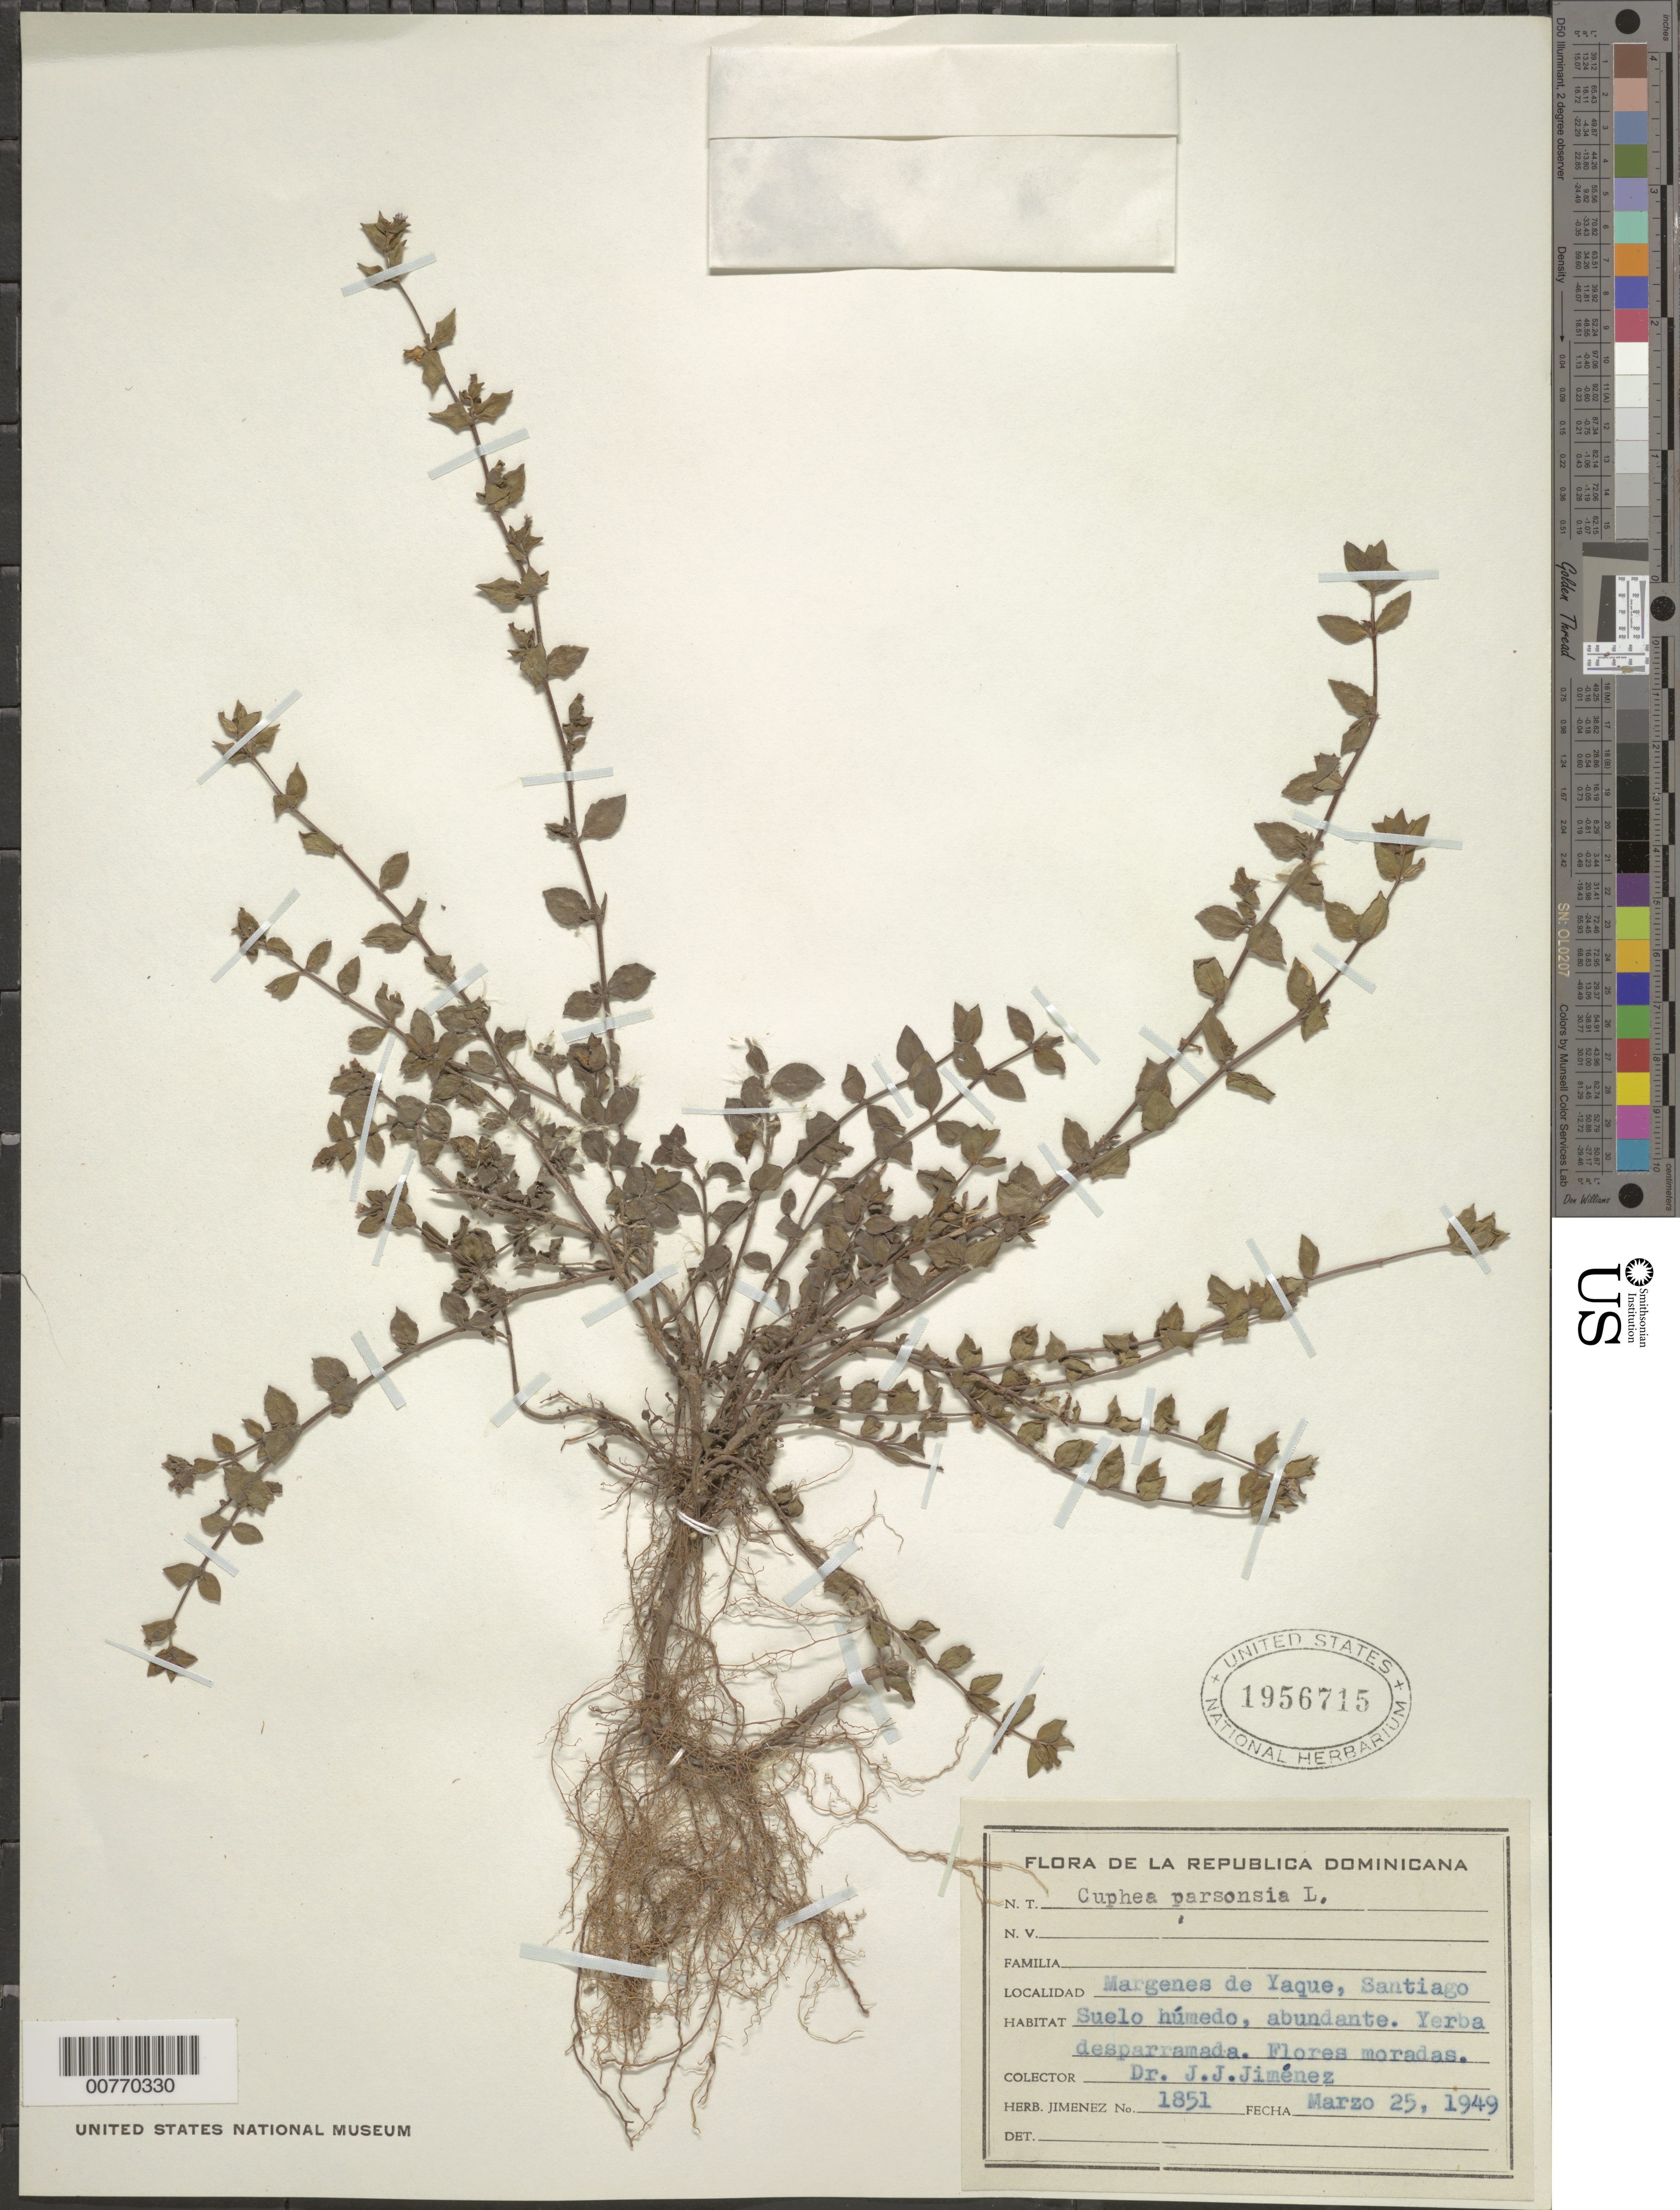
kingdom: Plantae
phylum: Tracheophyta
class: Magnoliopsida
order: Myrtales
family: Lythraceae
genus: Cuphea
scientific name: Cuphea parsonsia var. parsonsia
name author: (L.) R. Br. ex Steud.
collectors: J. J. Jiménez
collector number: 1851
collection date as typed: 25 Mar 1949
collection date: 1949-03-25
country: Dominican Republic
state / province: Santiago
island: Hispaniola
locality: Yaque margins.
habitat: Wet soil.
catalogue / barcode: US 1956715